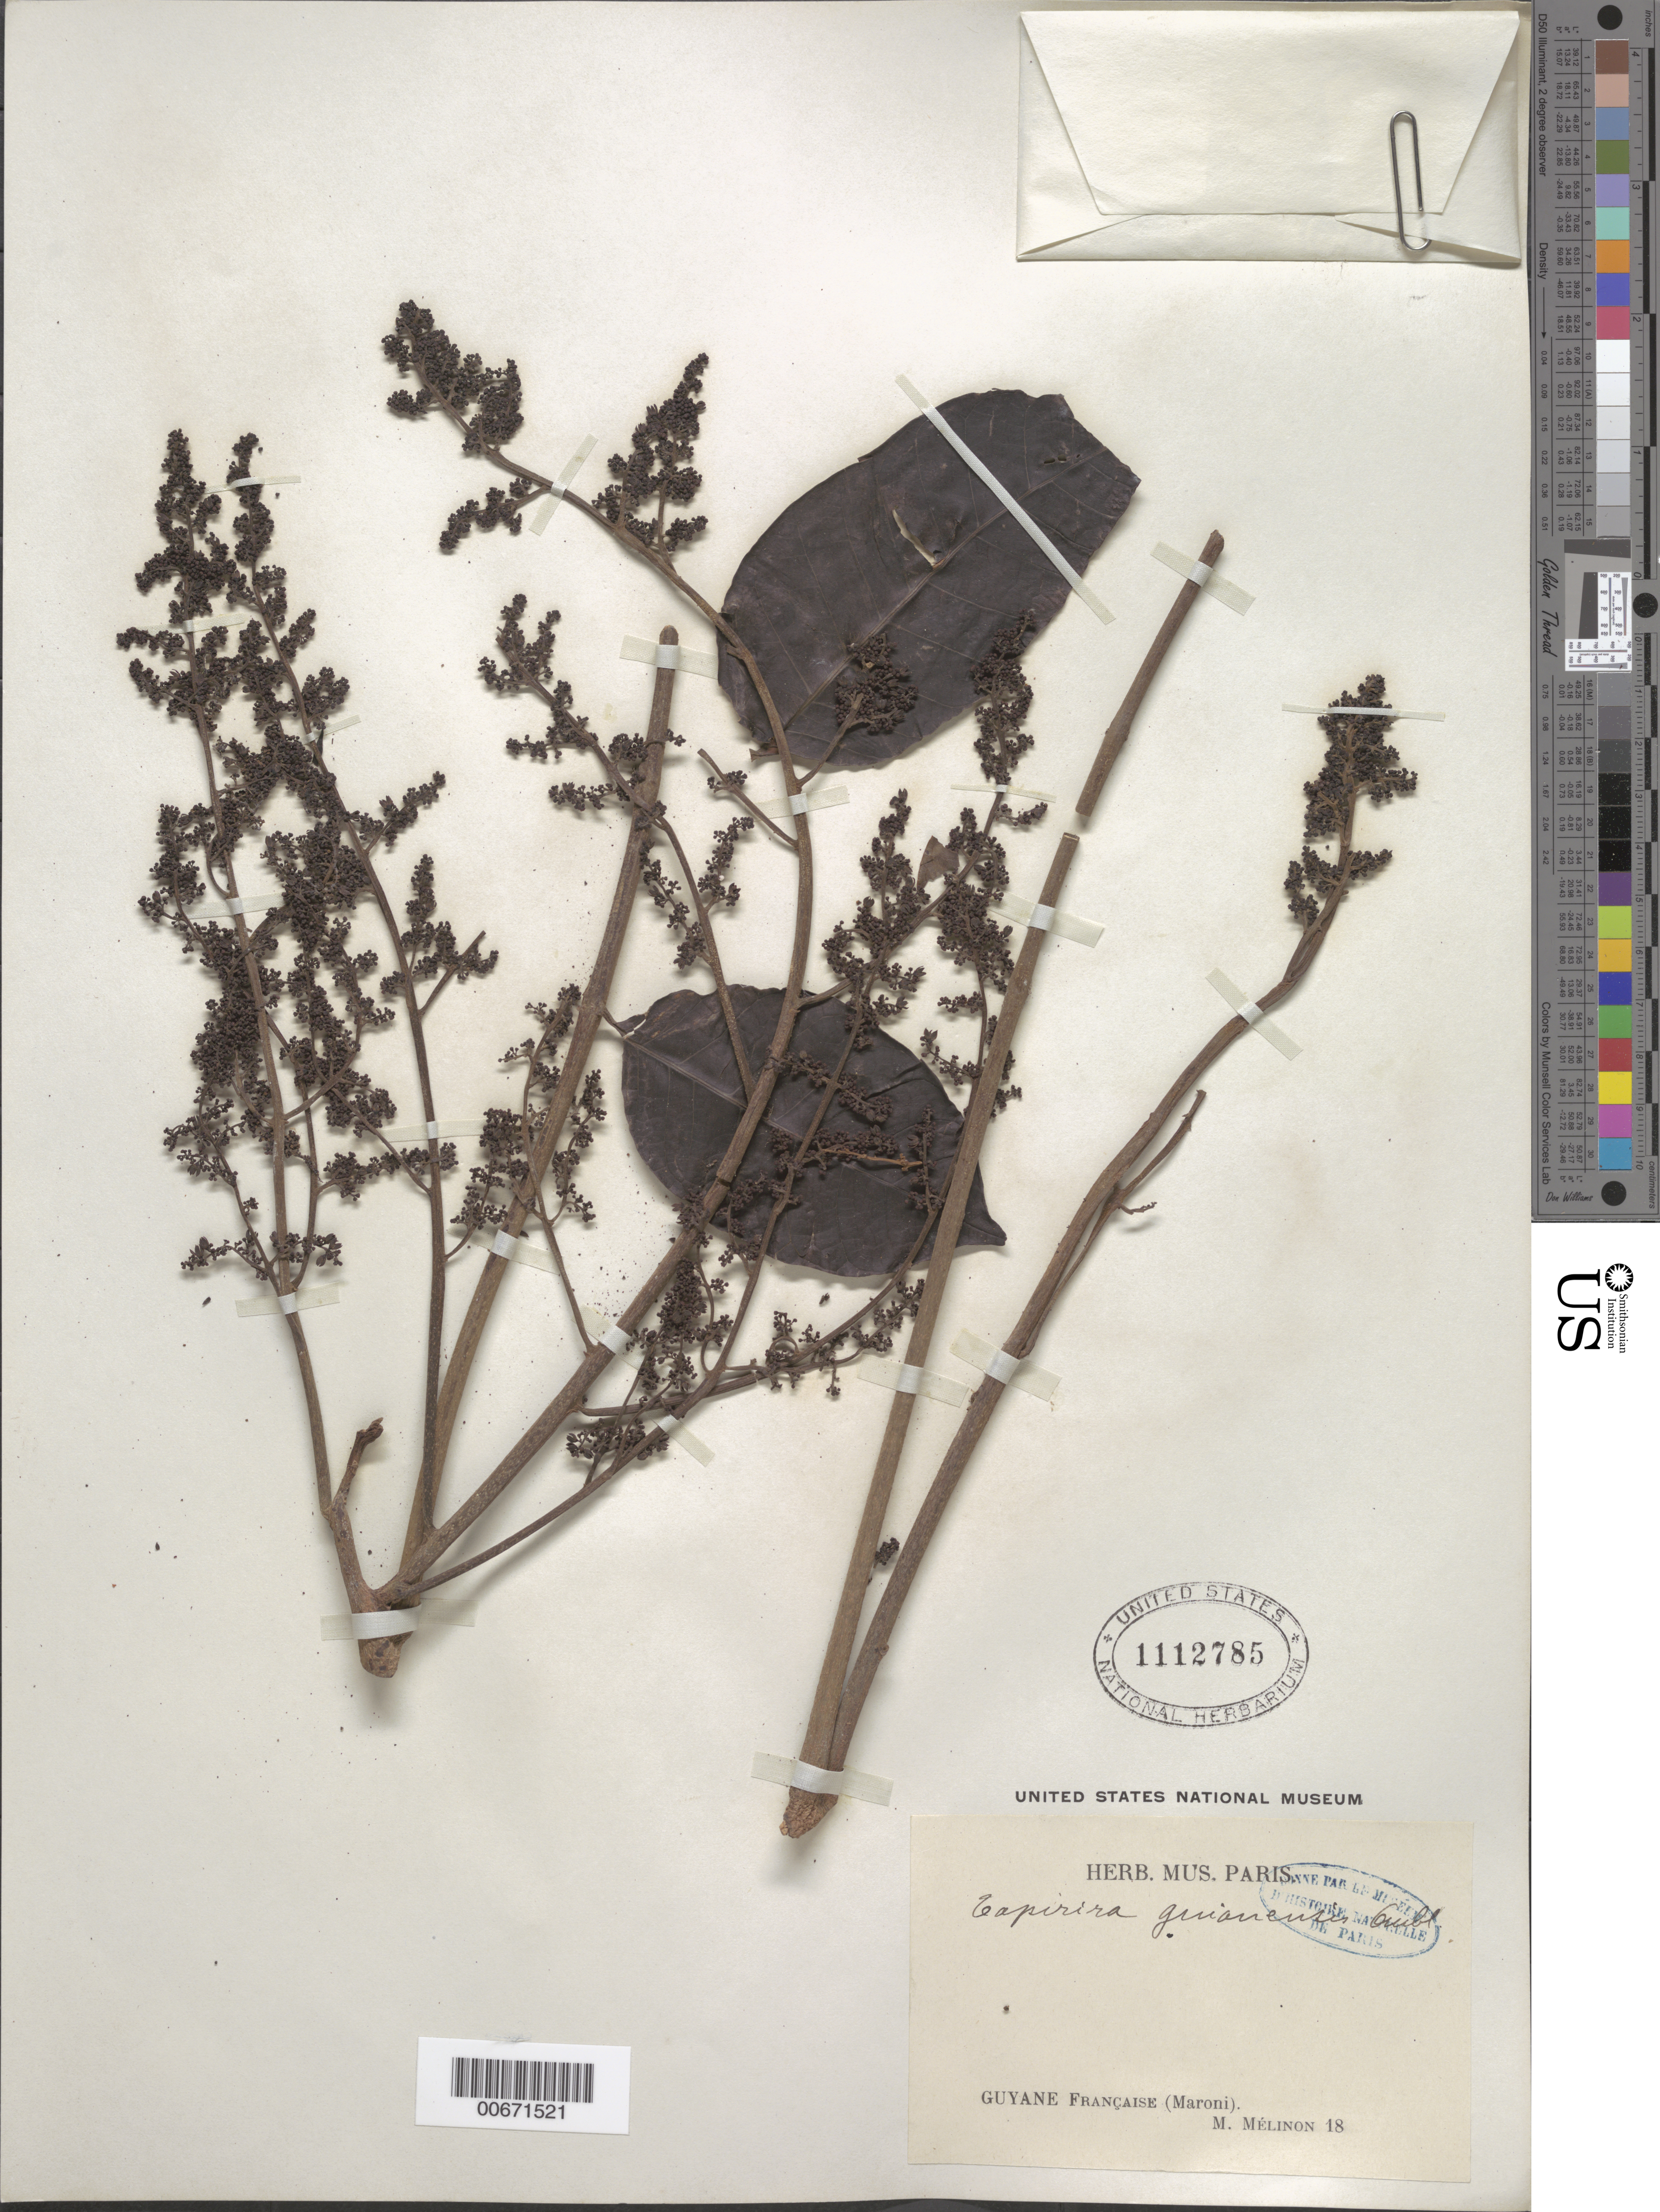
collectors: E. Mélinon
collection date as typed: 18??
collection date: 1800/1899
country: French Guiana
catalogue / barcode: US 1112785